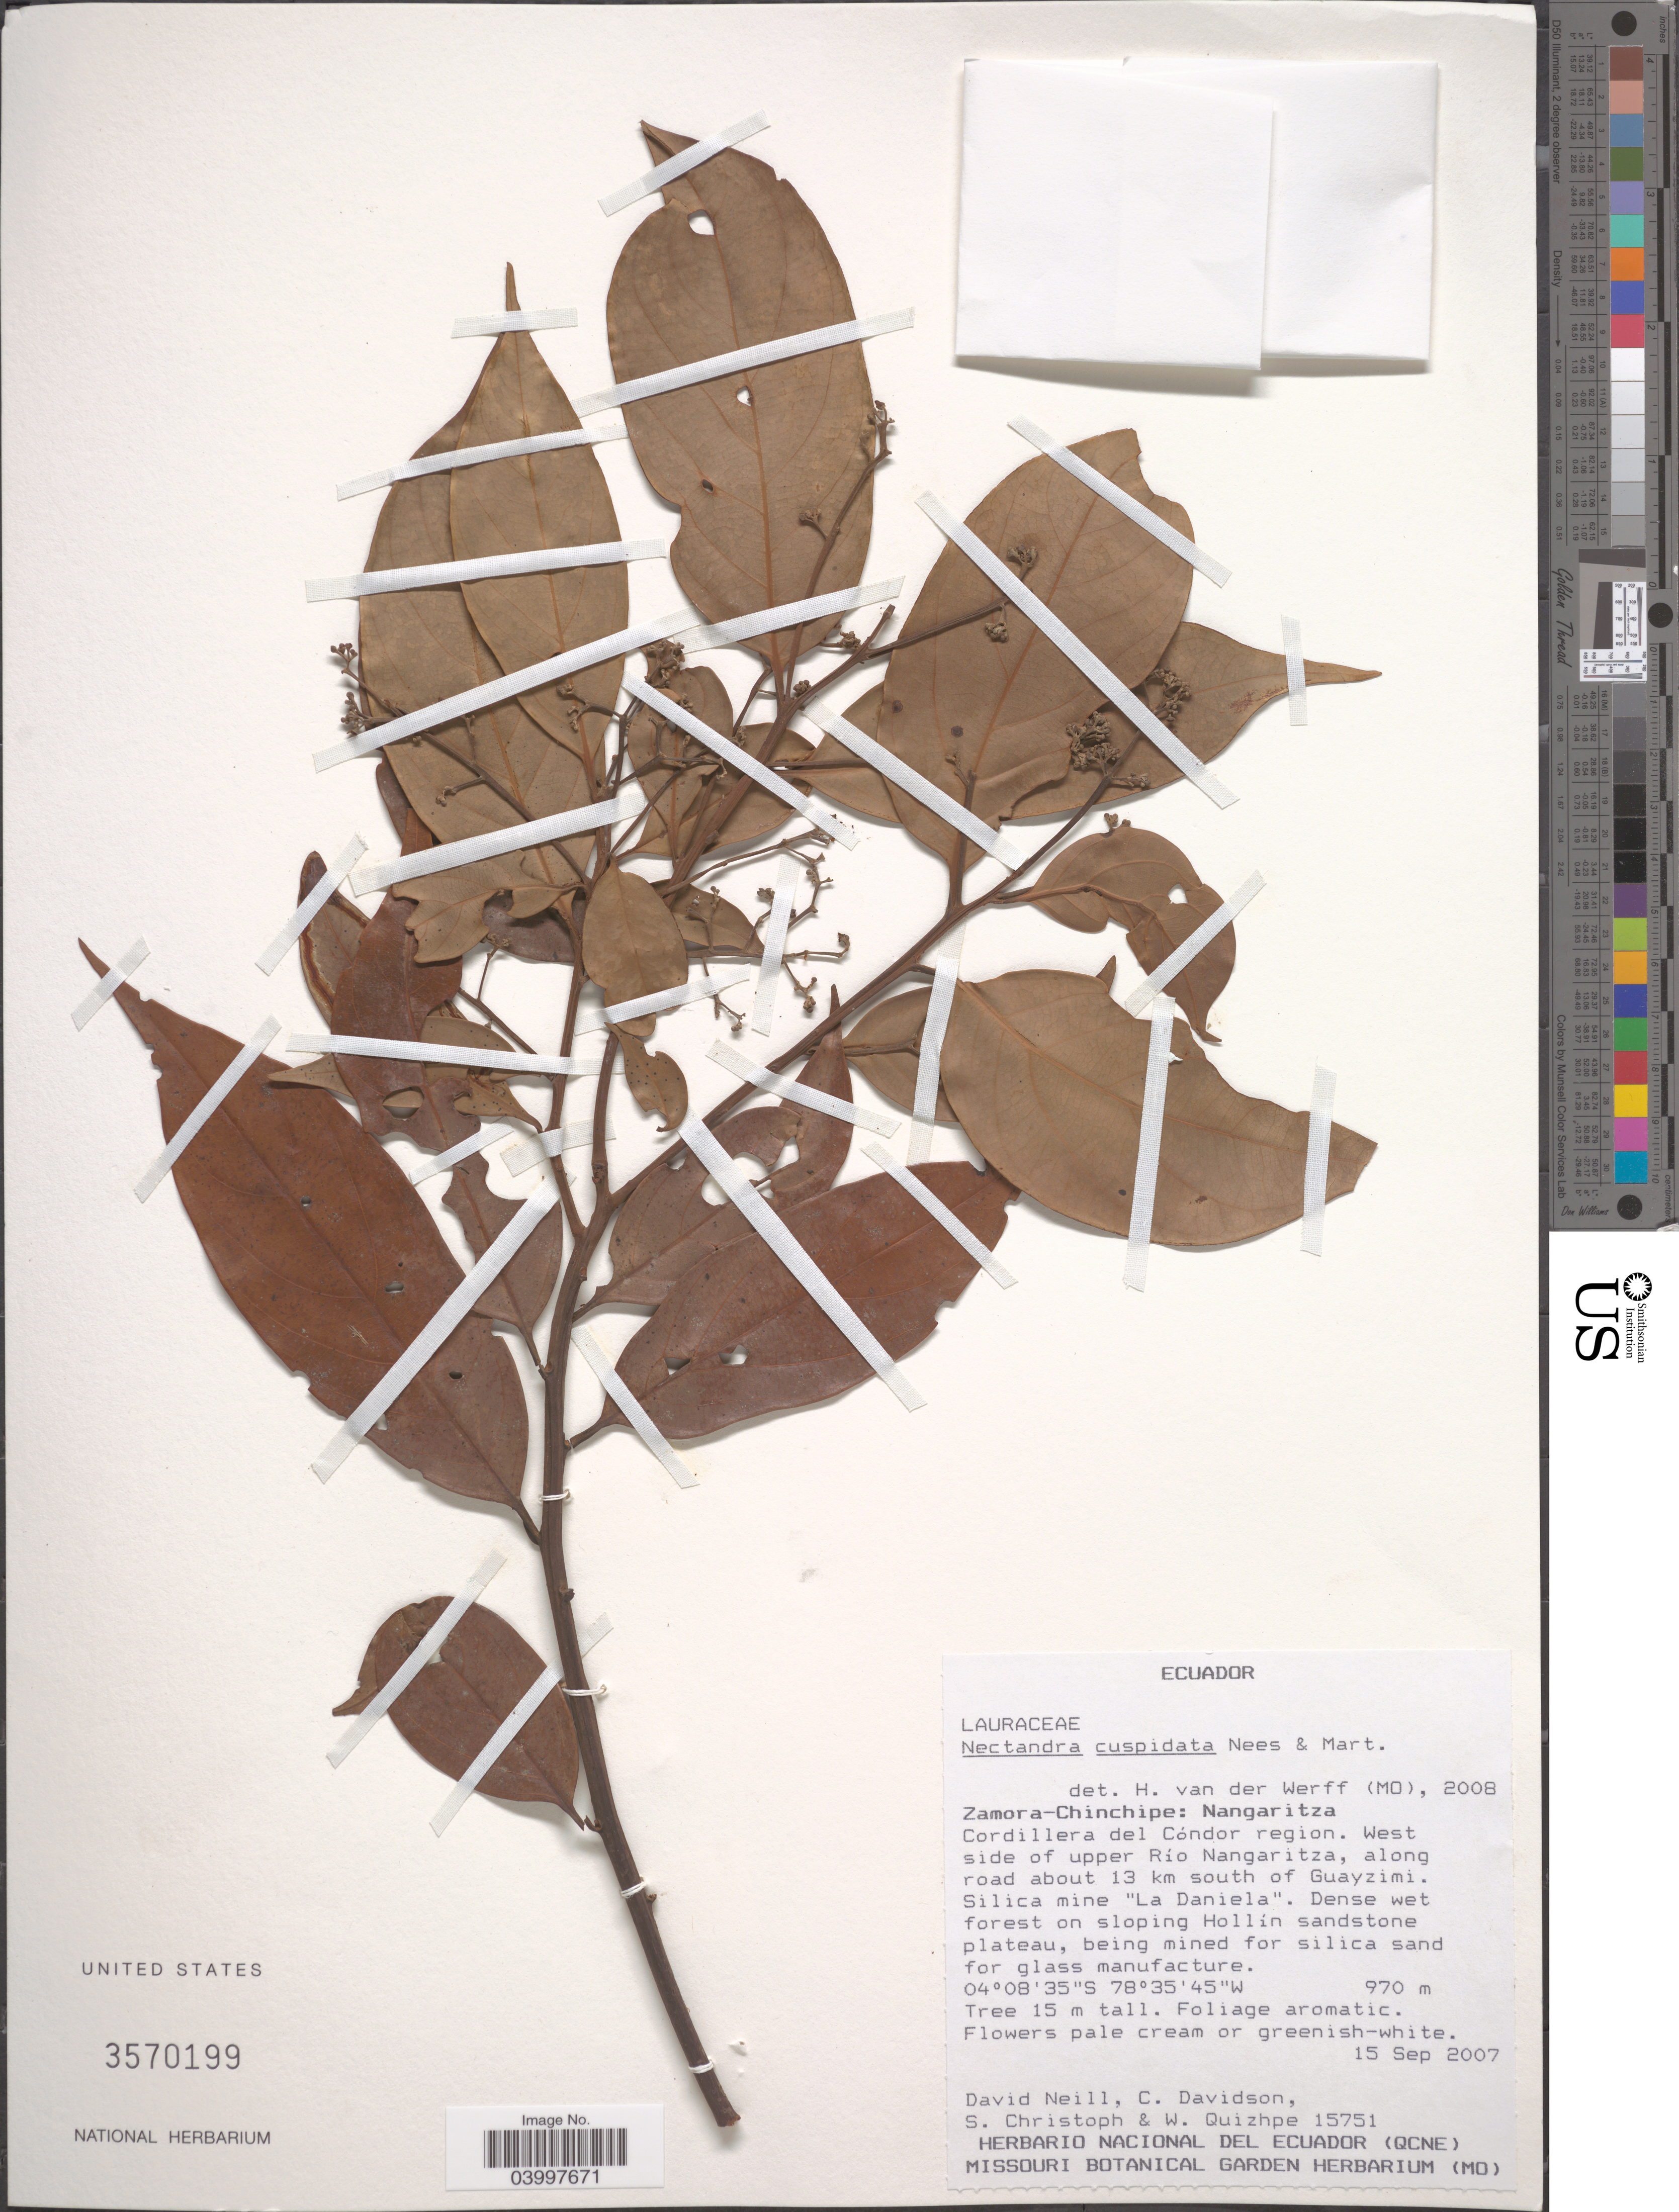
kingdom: Plantae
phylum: Tracheophyta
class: Magnoliopsida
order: Laurales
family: Lauraceae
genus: Nectandra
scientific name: Nectandra cuspidata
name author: Nees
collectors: D. Neill, C. Davidson, S. Christoph & W. Quizhpe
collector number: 15751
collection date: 2007-09-15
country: Ecuador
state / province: Zamora-Chinchipe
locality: Nangaritza. Cordillera del Cóndor region. West side of upper Río Nangaritza, along road about 13 km south of Guayzimi. Silica mine "La Daniela". Dense wet forest on sloping Hollín sandstone plateau.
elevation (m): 970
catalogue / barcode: US 3570199